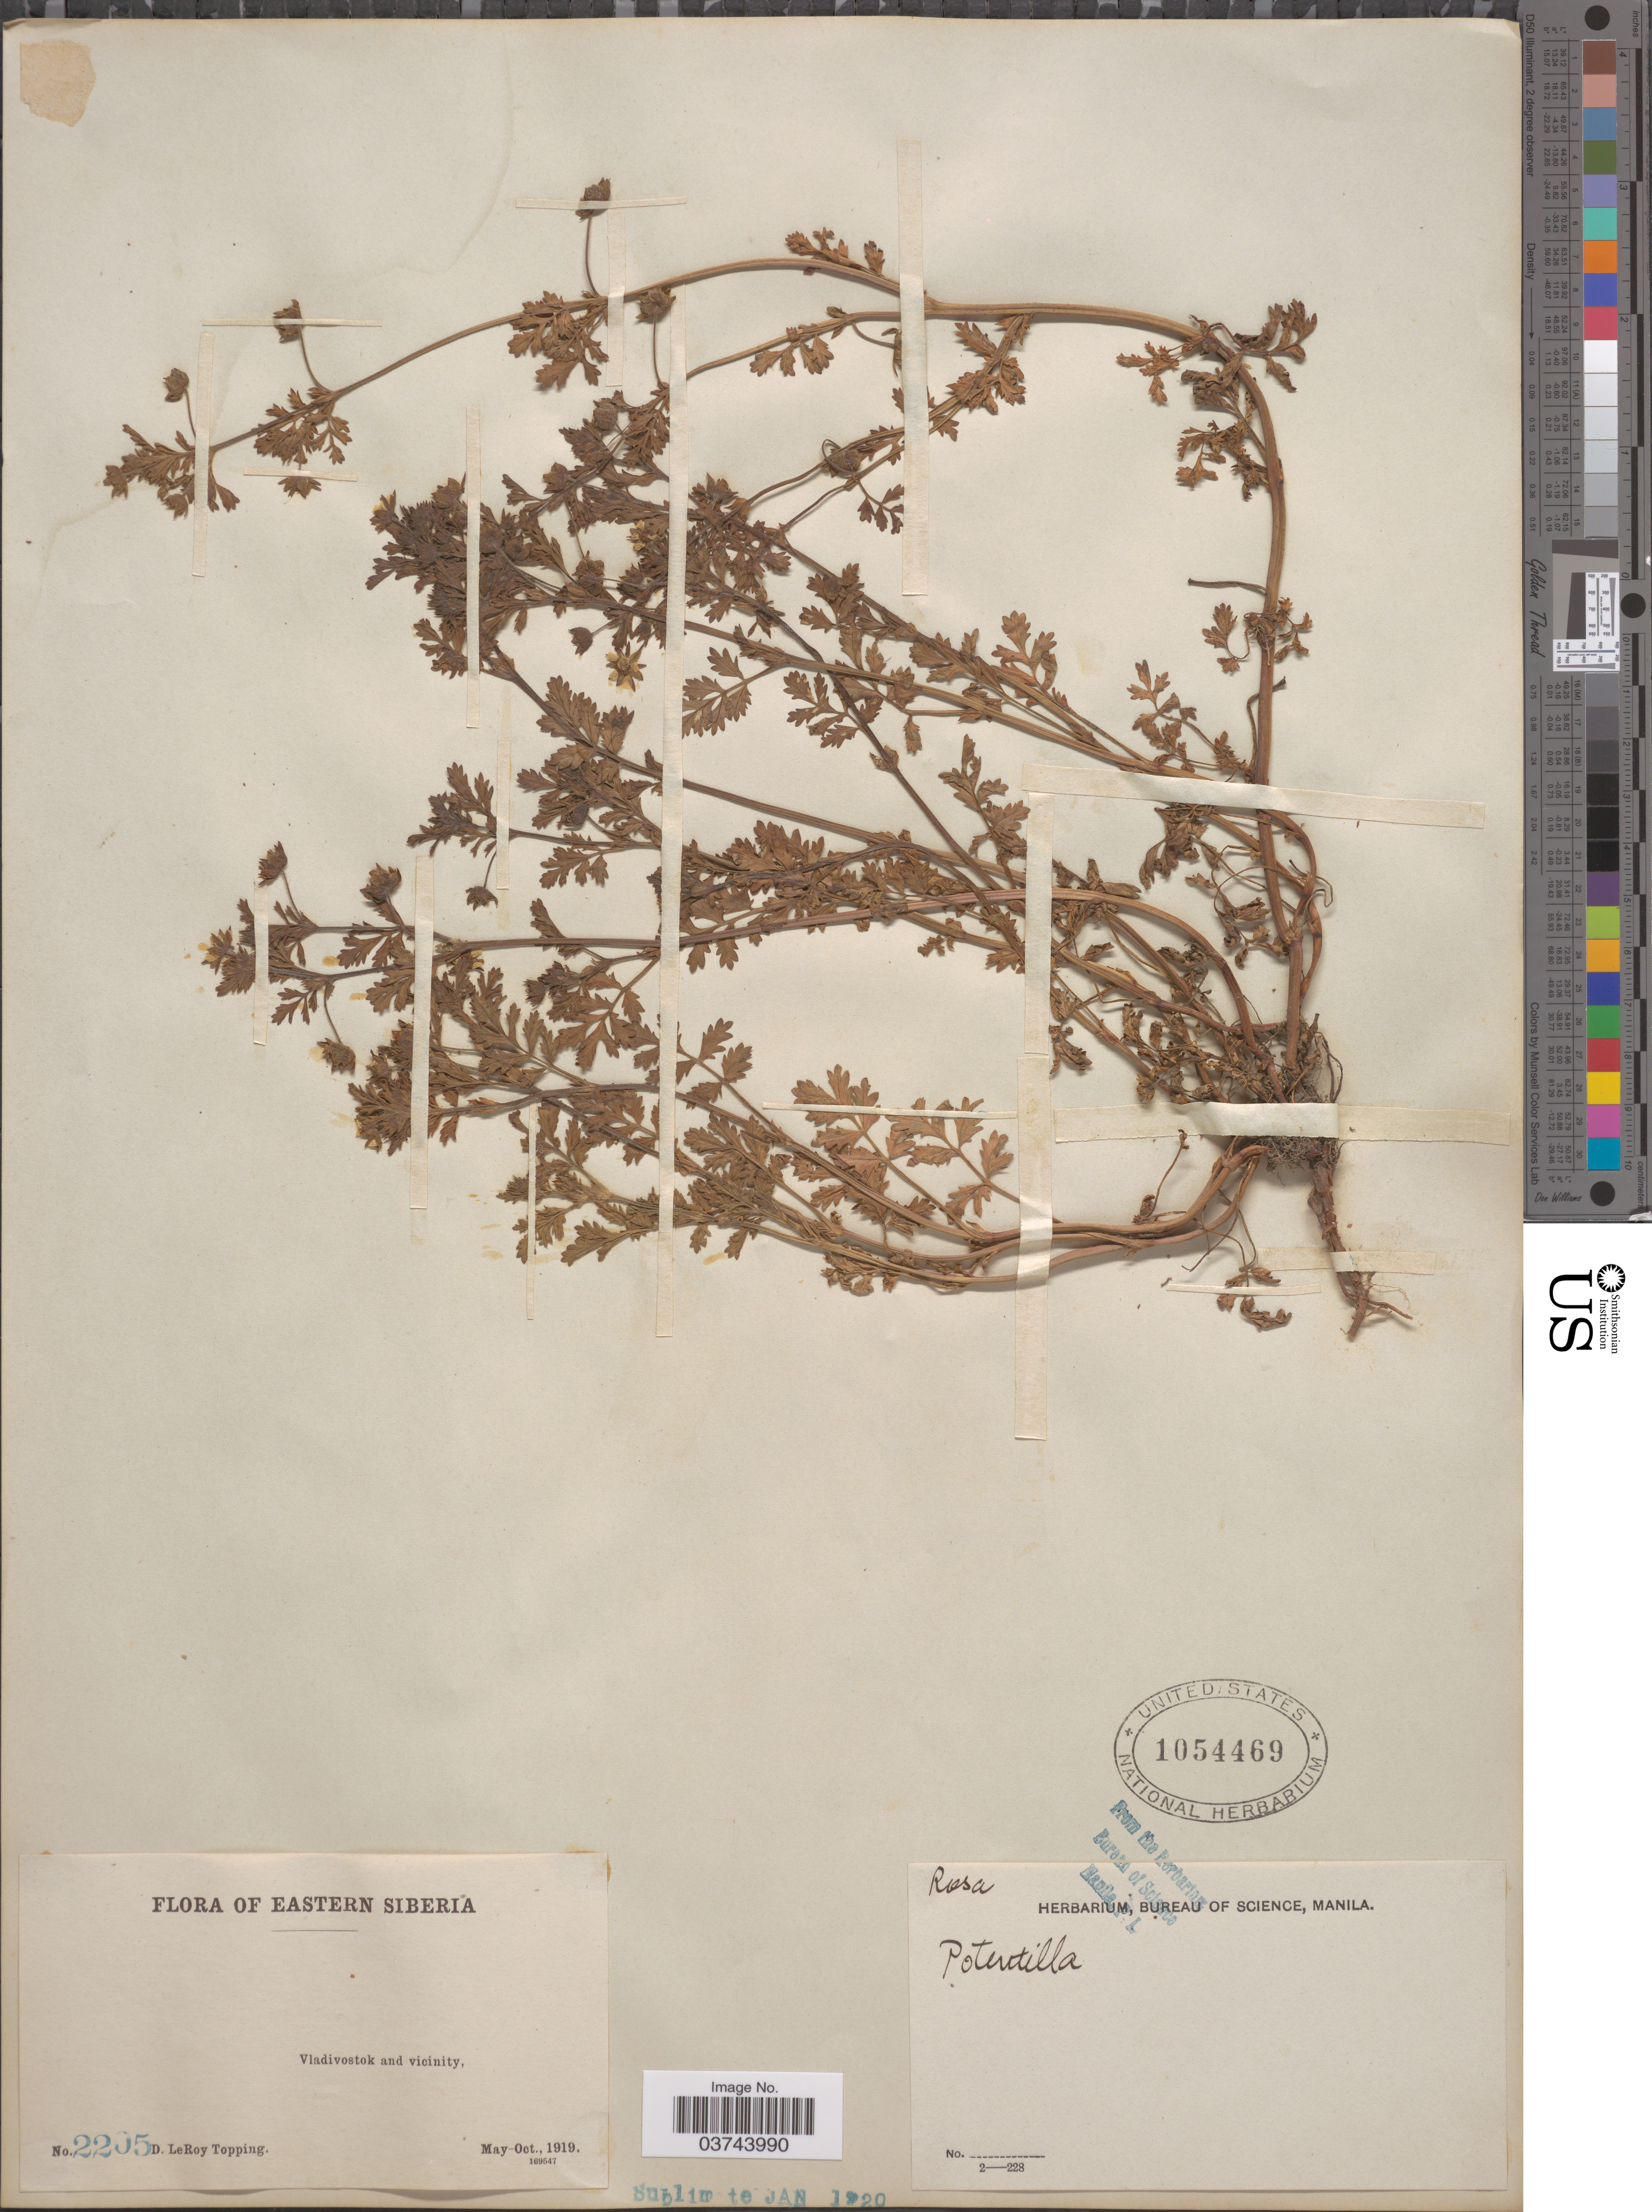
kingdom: Plantae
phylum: Tracheophyta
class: Magnoliopsida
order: Rosales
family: Rosaceae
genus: Potentilla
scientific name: Potentilla supina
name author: L.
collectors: D. L. Topping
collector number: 2205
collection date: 1919-05/1919-10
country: Russian Federation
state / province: Primorsky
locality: Eastern Siberia. Vladivostok and vicinity.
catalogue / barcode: US 1054469